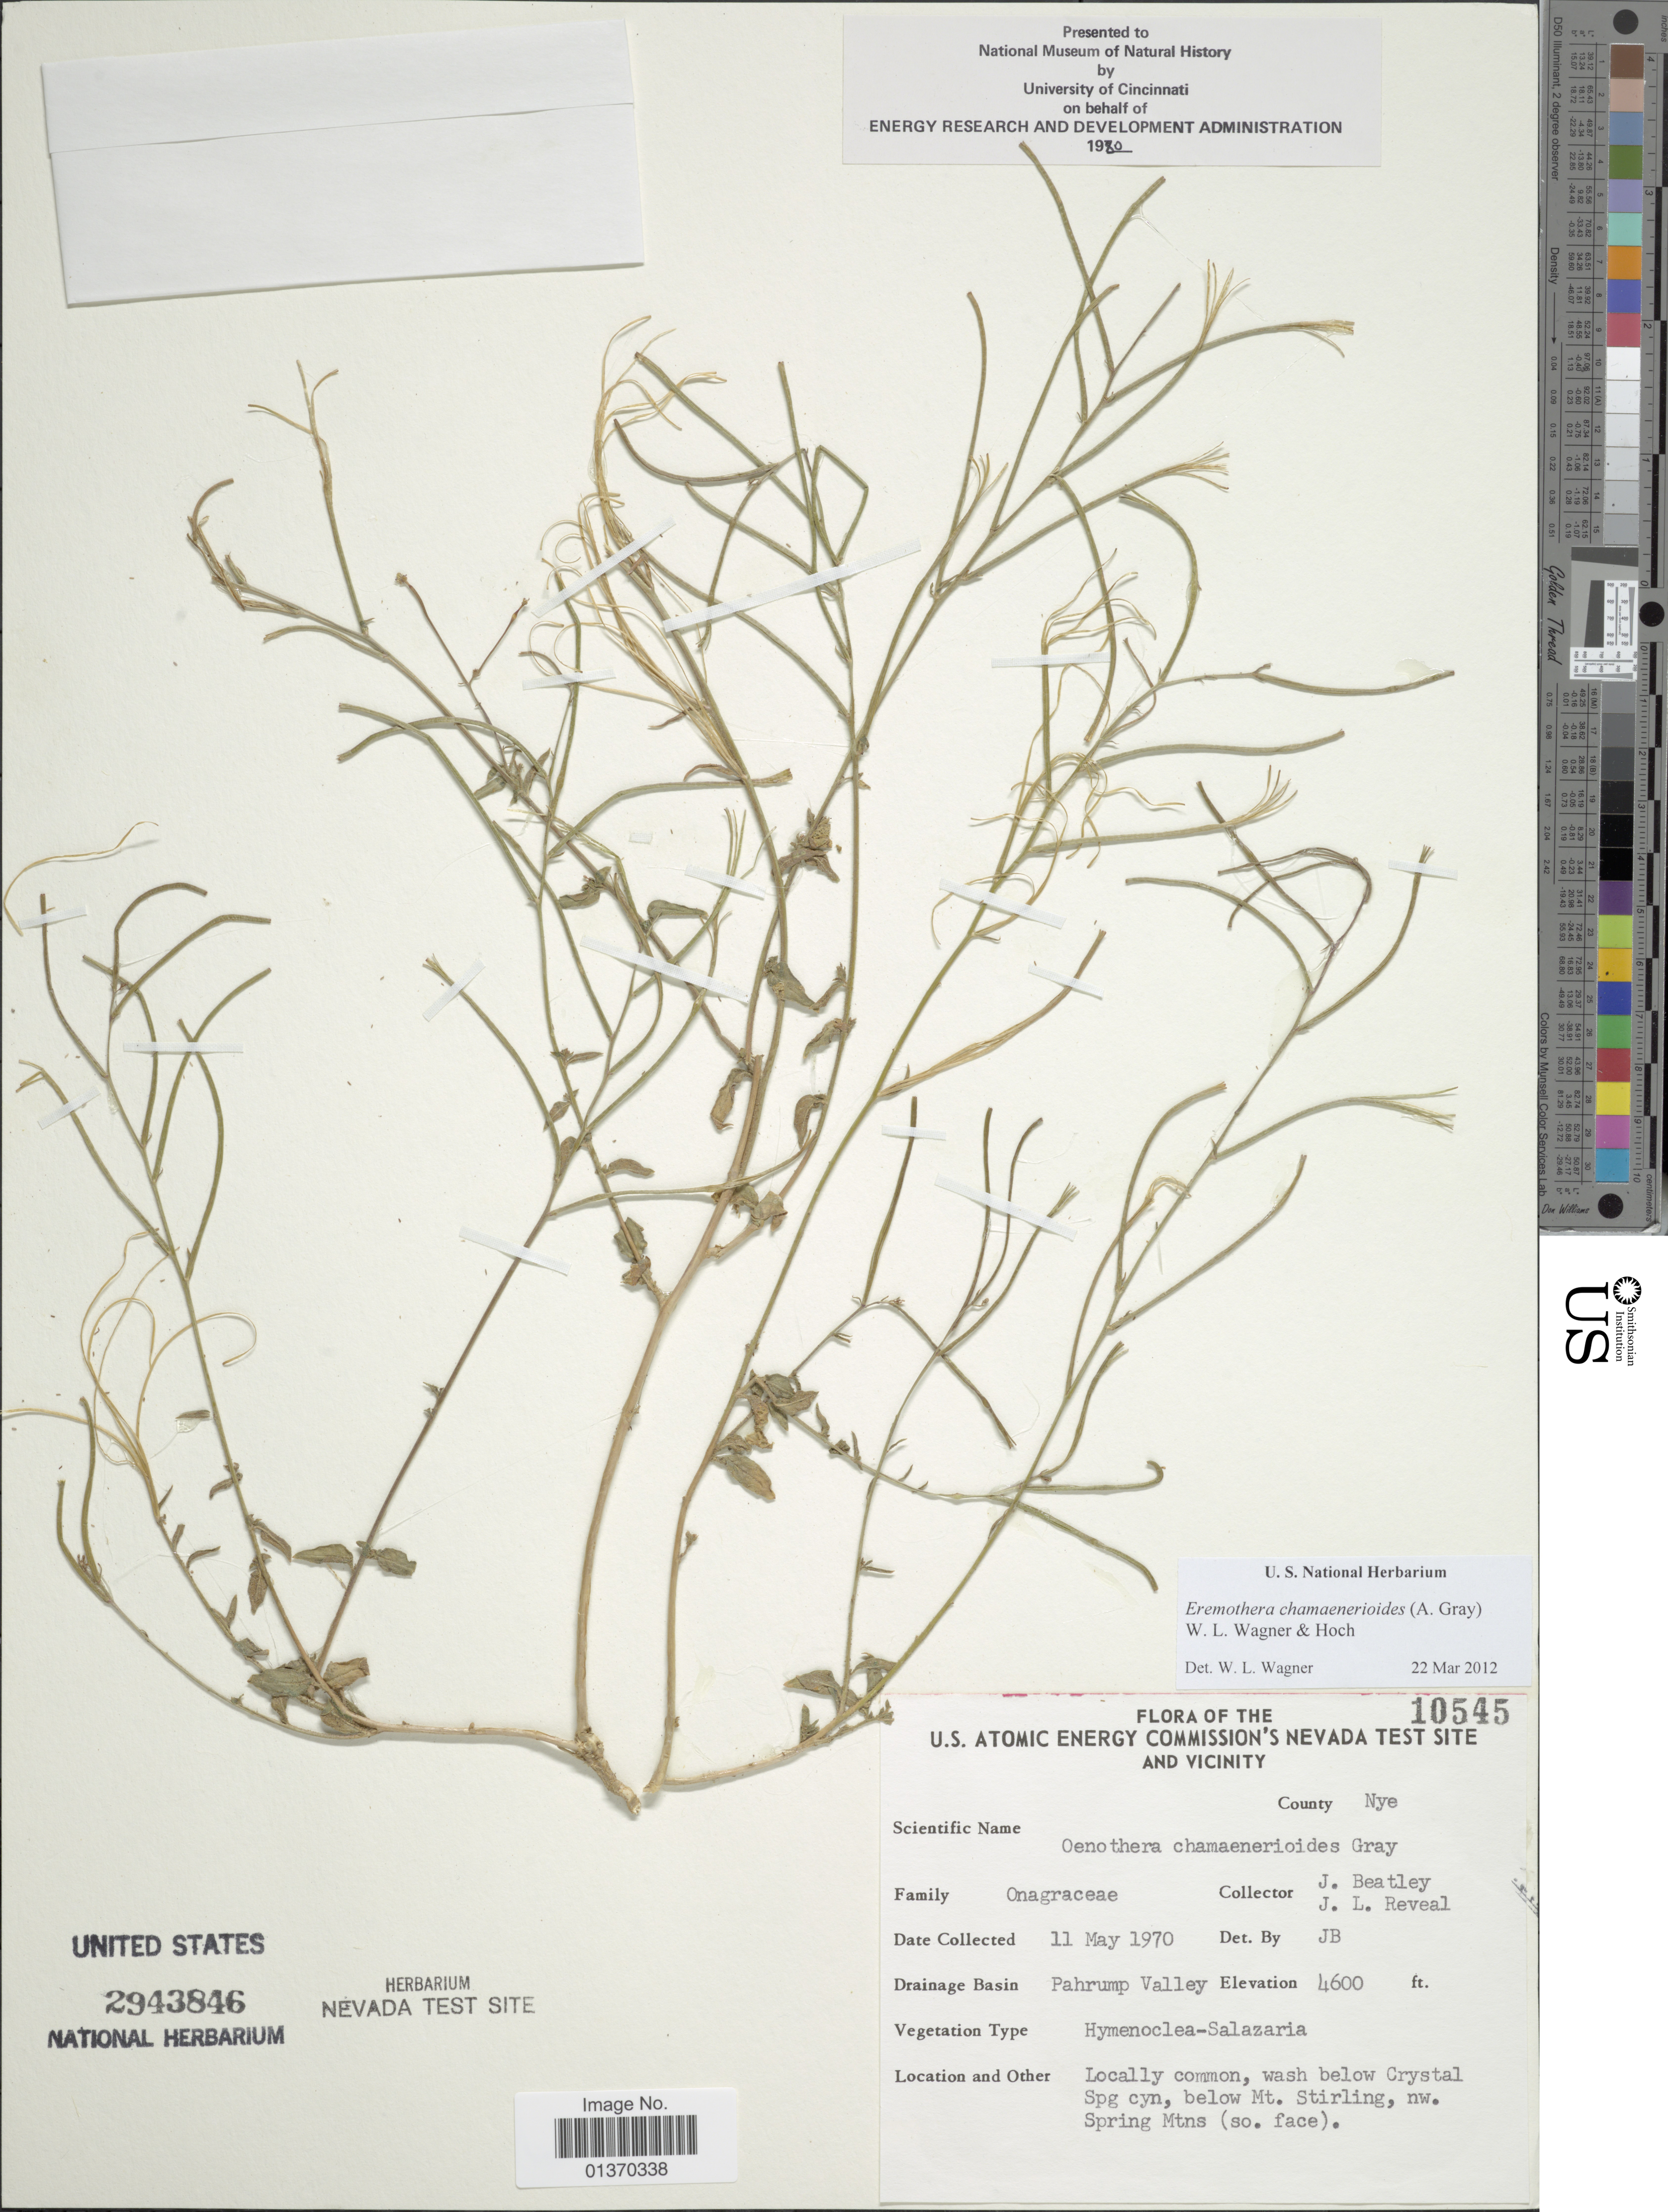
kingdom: Plantae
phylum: Tracheophyta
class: Magnoliopsida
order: Myrtales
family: Onagraceae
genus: Eremothera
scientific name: Eremothera chamaenerioides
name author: (A. Gray) W.L. Wagner & Hoch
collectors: J. C. Beatley & J. L. Reveal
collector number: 10545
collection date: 1970-05-11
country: United States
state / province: Nevada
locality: U. S. Atomic Energy Commission's Nevada Test Site and Vicinity, Pahrump Valley, wash below Crystal Spg cyn, below Mt. Stirling, nw. Spring Mtns (so. face). County Nye.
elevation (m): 1402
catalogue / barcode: US 2943846